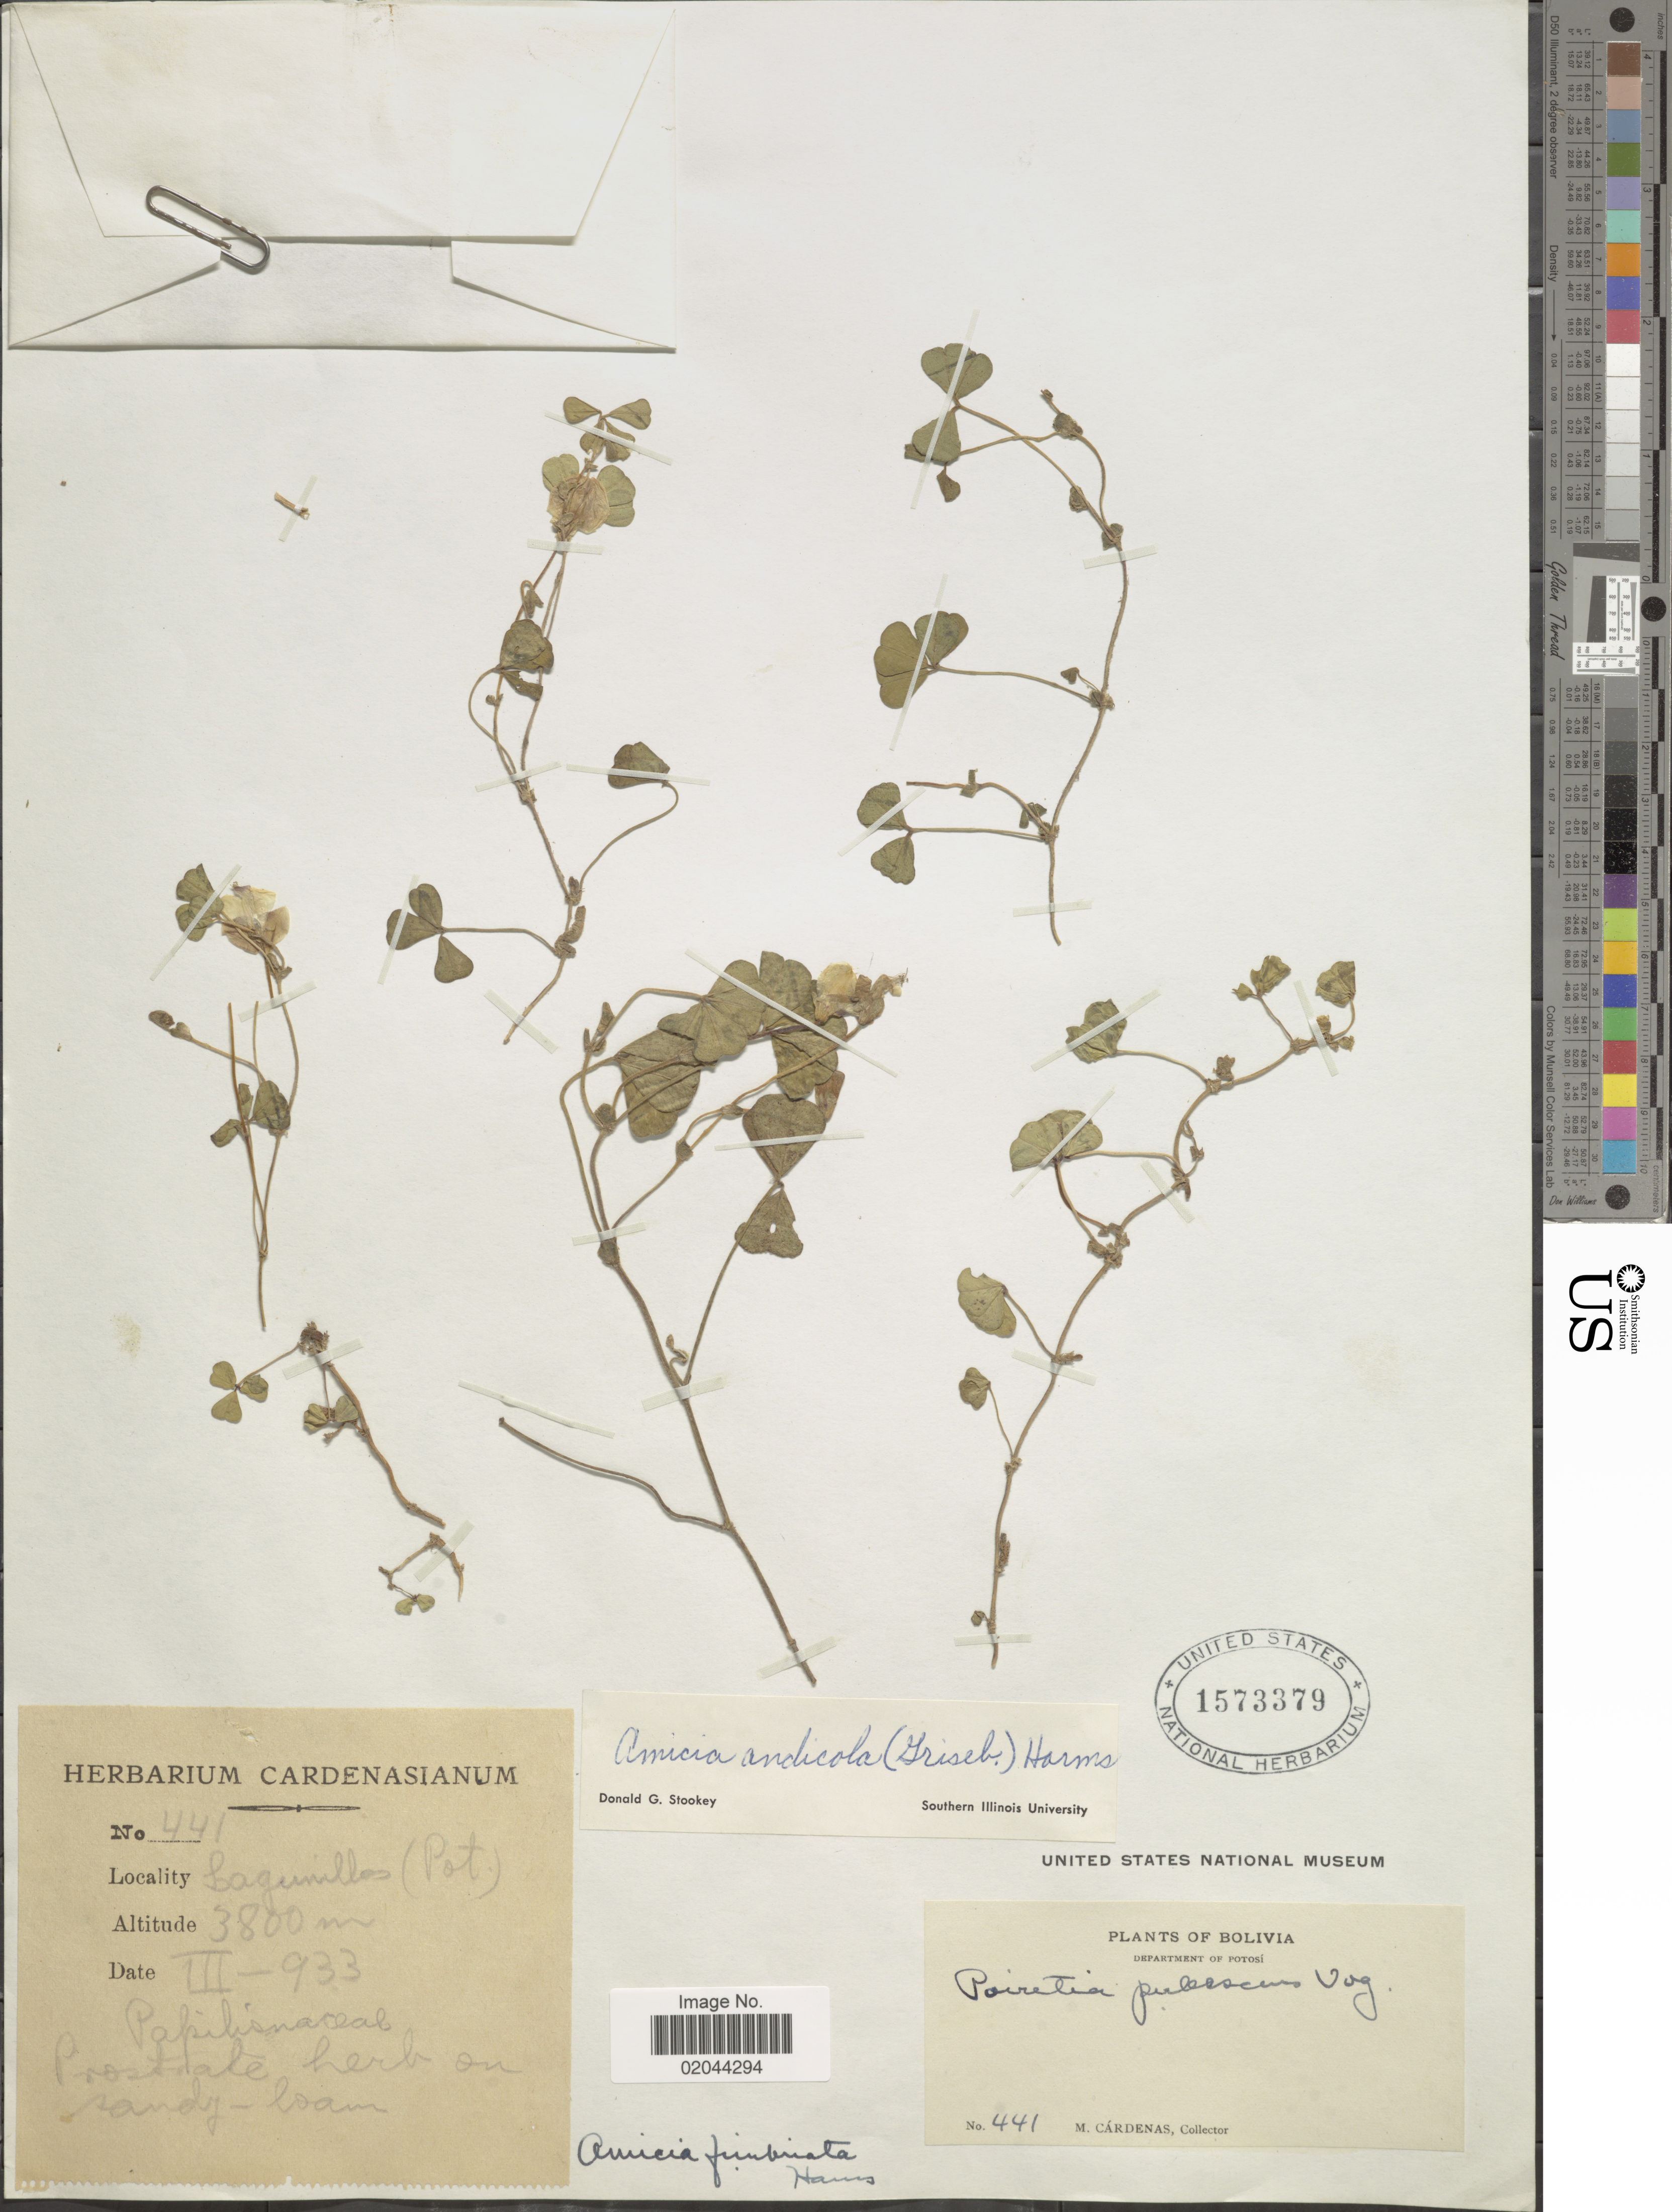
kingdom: Plantae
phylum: Tracheophyta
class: Magnoliopsida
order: Fabales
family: Fabaceae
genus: Amicia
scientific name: Amicia andicola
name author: (Griseb.) Harms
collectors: M. Cárdenas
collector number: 441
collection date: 1933-03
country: Bolivia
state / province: Potosi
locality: Lagunillas, Department of Potosí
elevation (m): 3800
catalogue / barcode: US 1573379